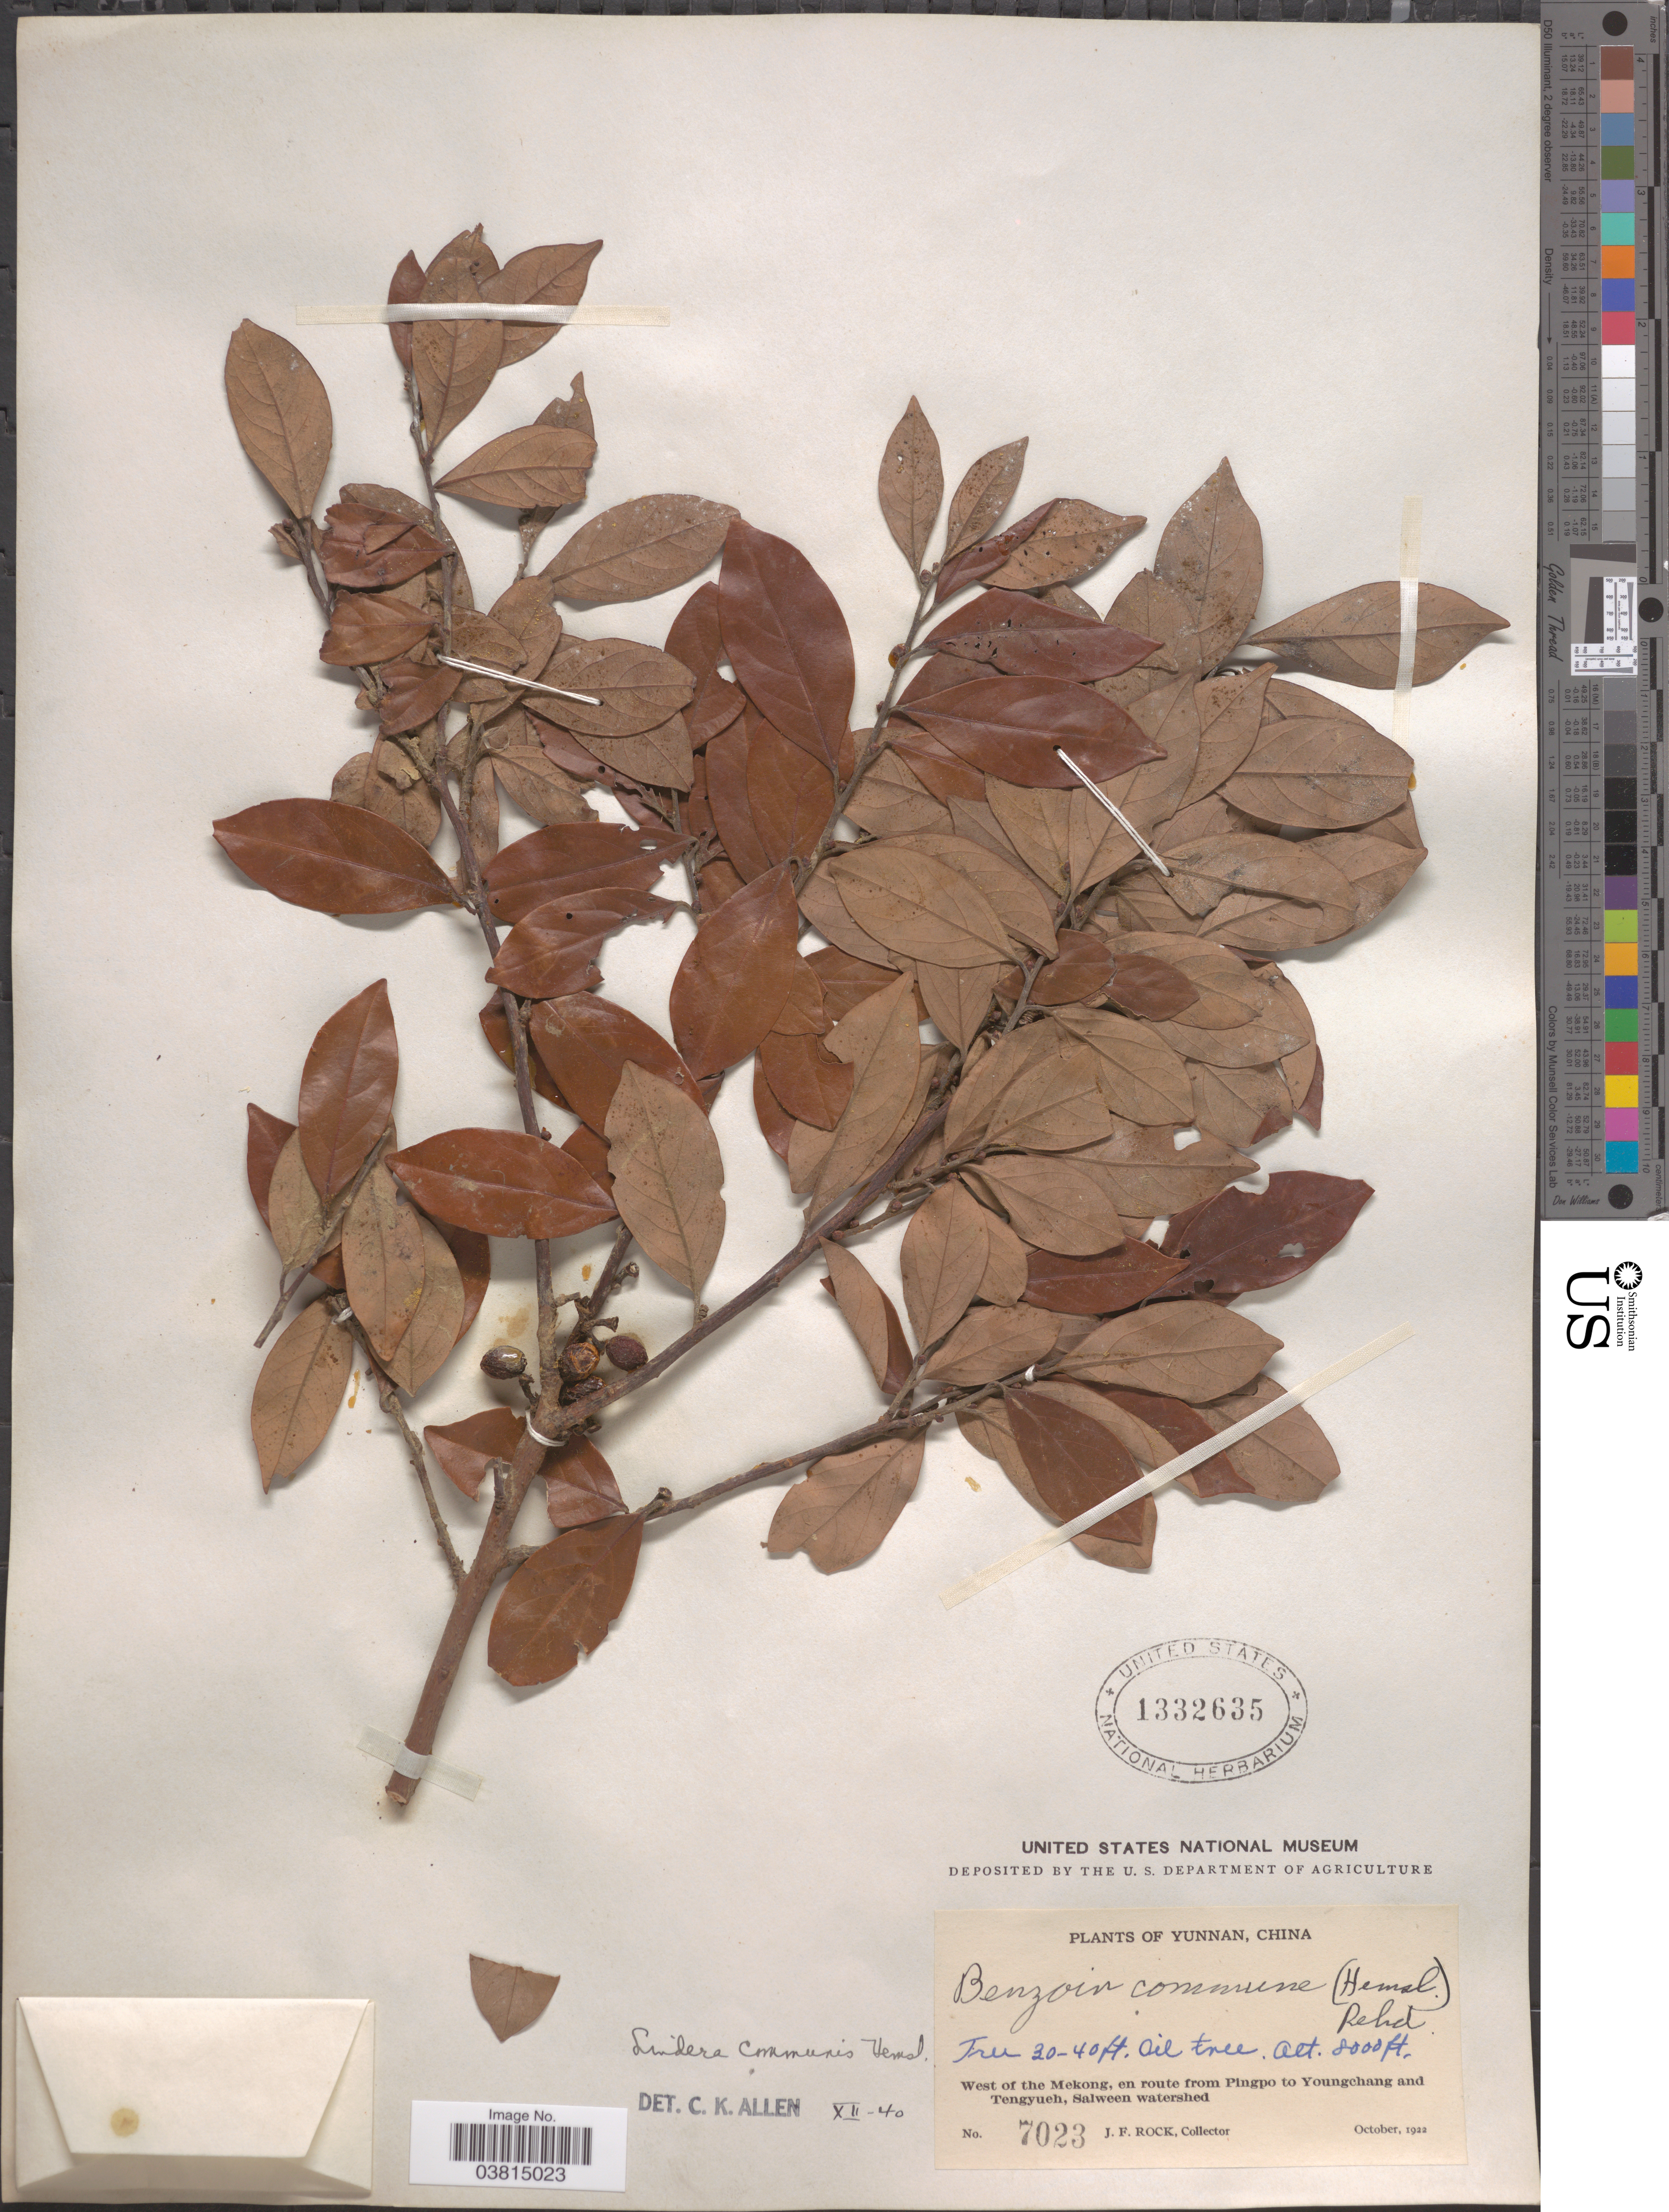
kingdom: Plantae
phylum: Tracheophyta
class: Magnoliopsida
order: Laurales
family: Lauraceae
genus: Lindera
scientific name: Lindera communis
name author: Hemsl.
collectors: J. Rock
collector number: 7023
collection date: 1922-10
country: China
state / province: Yunnan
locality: West of Mekong, en route from Pingpo to Youngchang and Tengyueh, Salween watershed.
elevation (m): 2438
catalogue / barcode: US 1332635